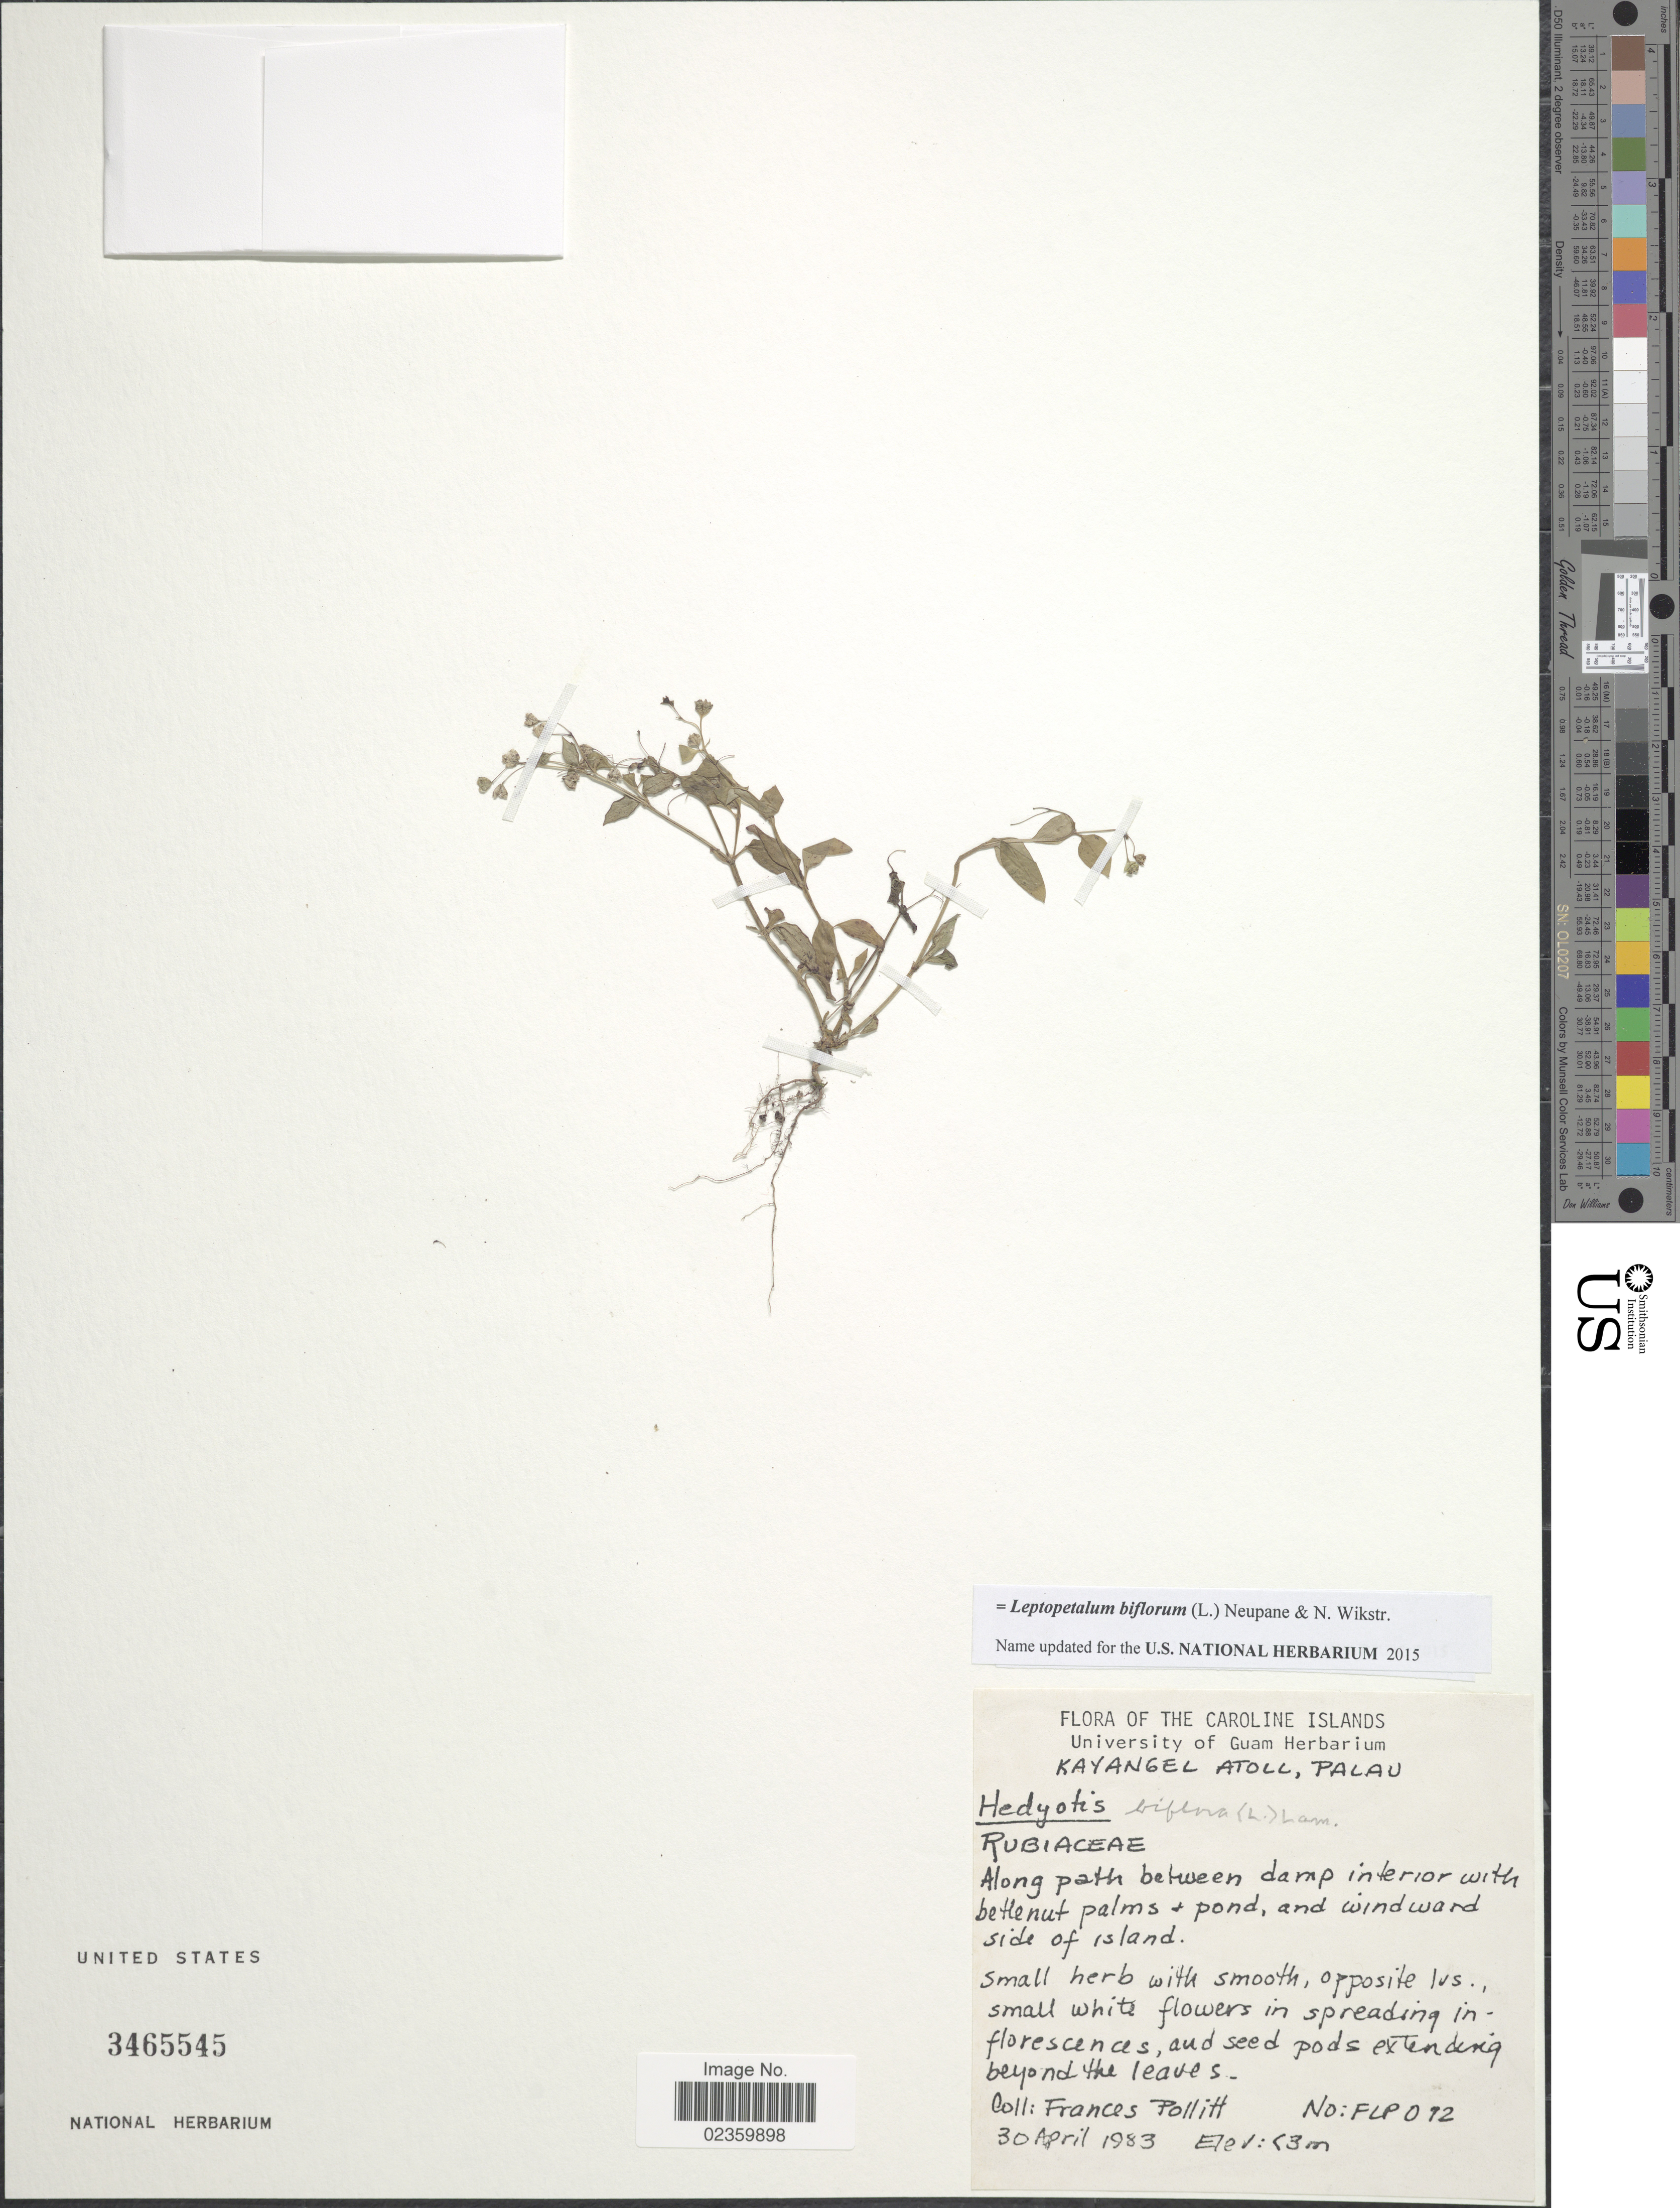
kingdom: Plantae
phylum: Tracheophyta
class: Magnoliopsida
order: Gentianales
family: Rubiaceae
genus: Leptopetalum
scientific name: Leptopetalum biflorum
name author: (L.) Neupane & N. Wikstr.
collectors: F. Pollitt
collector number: FLP012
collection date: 1983-04-30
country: Palau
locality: Caroline Islands. Kayanagel Atoll, Palau. Along path between damp interior wih betlenut palms + pond, and windward side of island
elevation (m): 3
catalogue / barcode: US 3465545